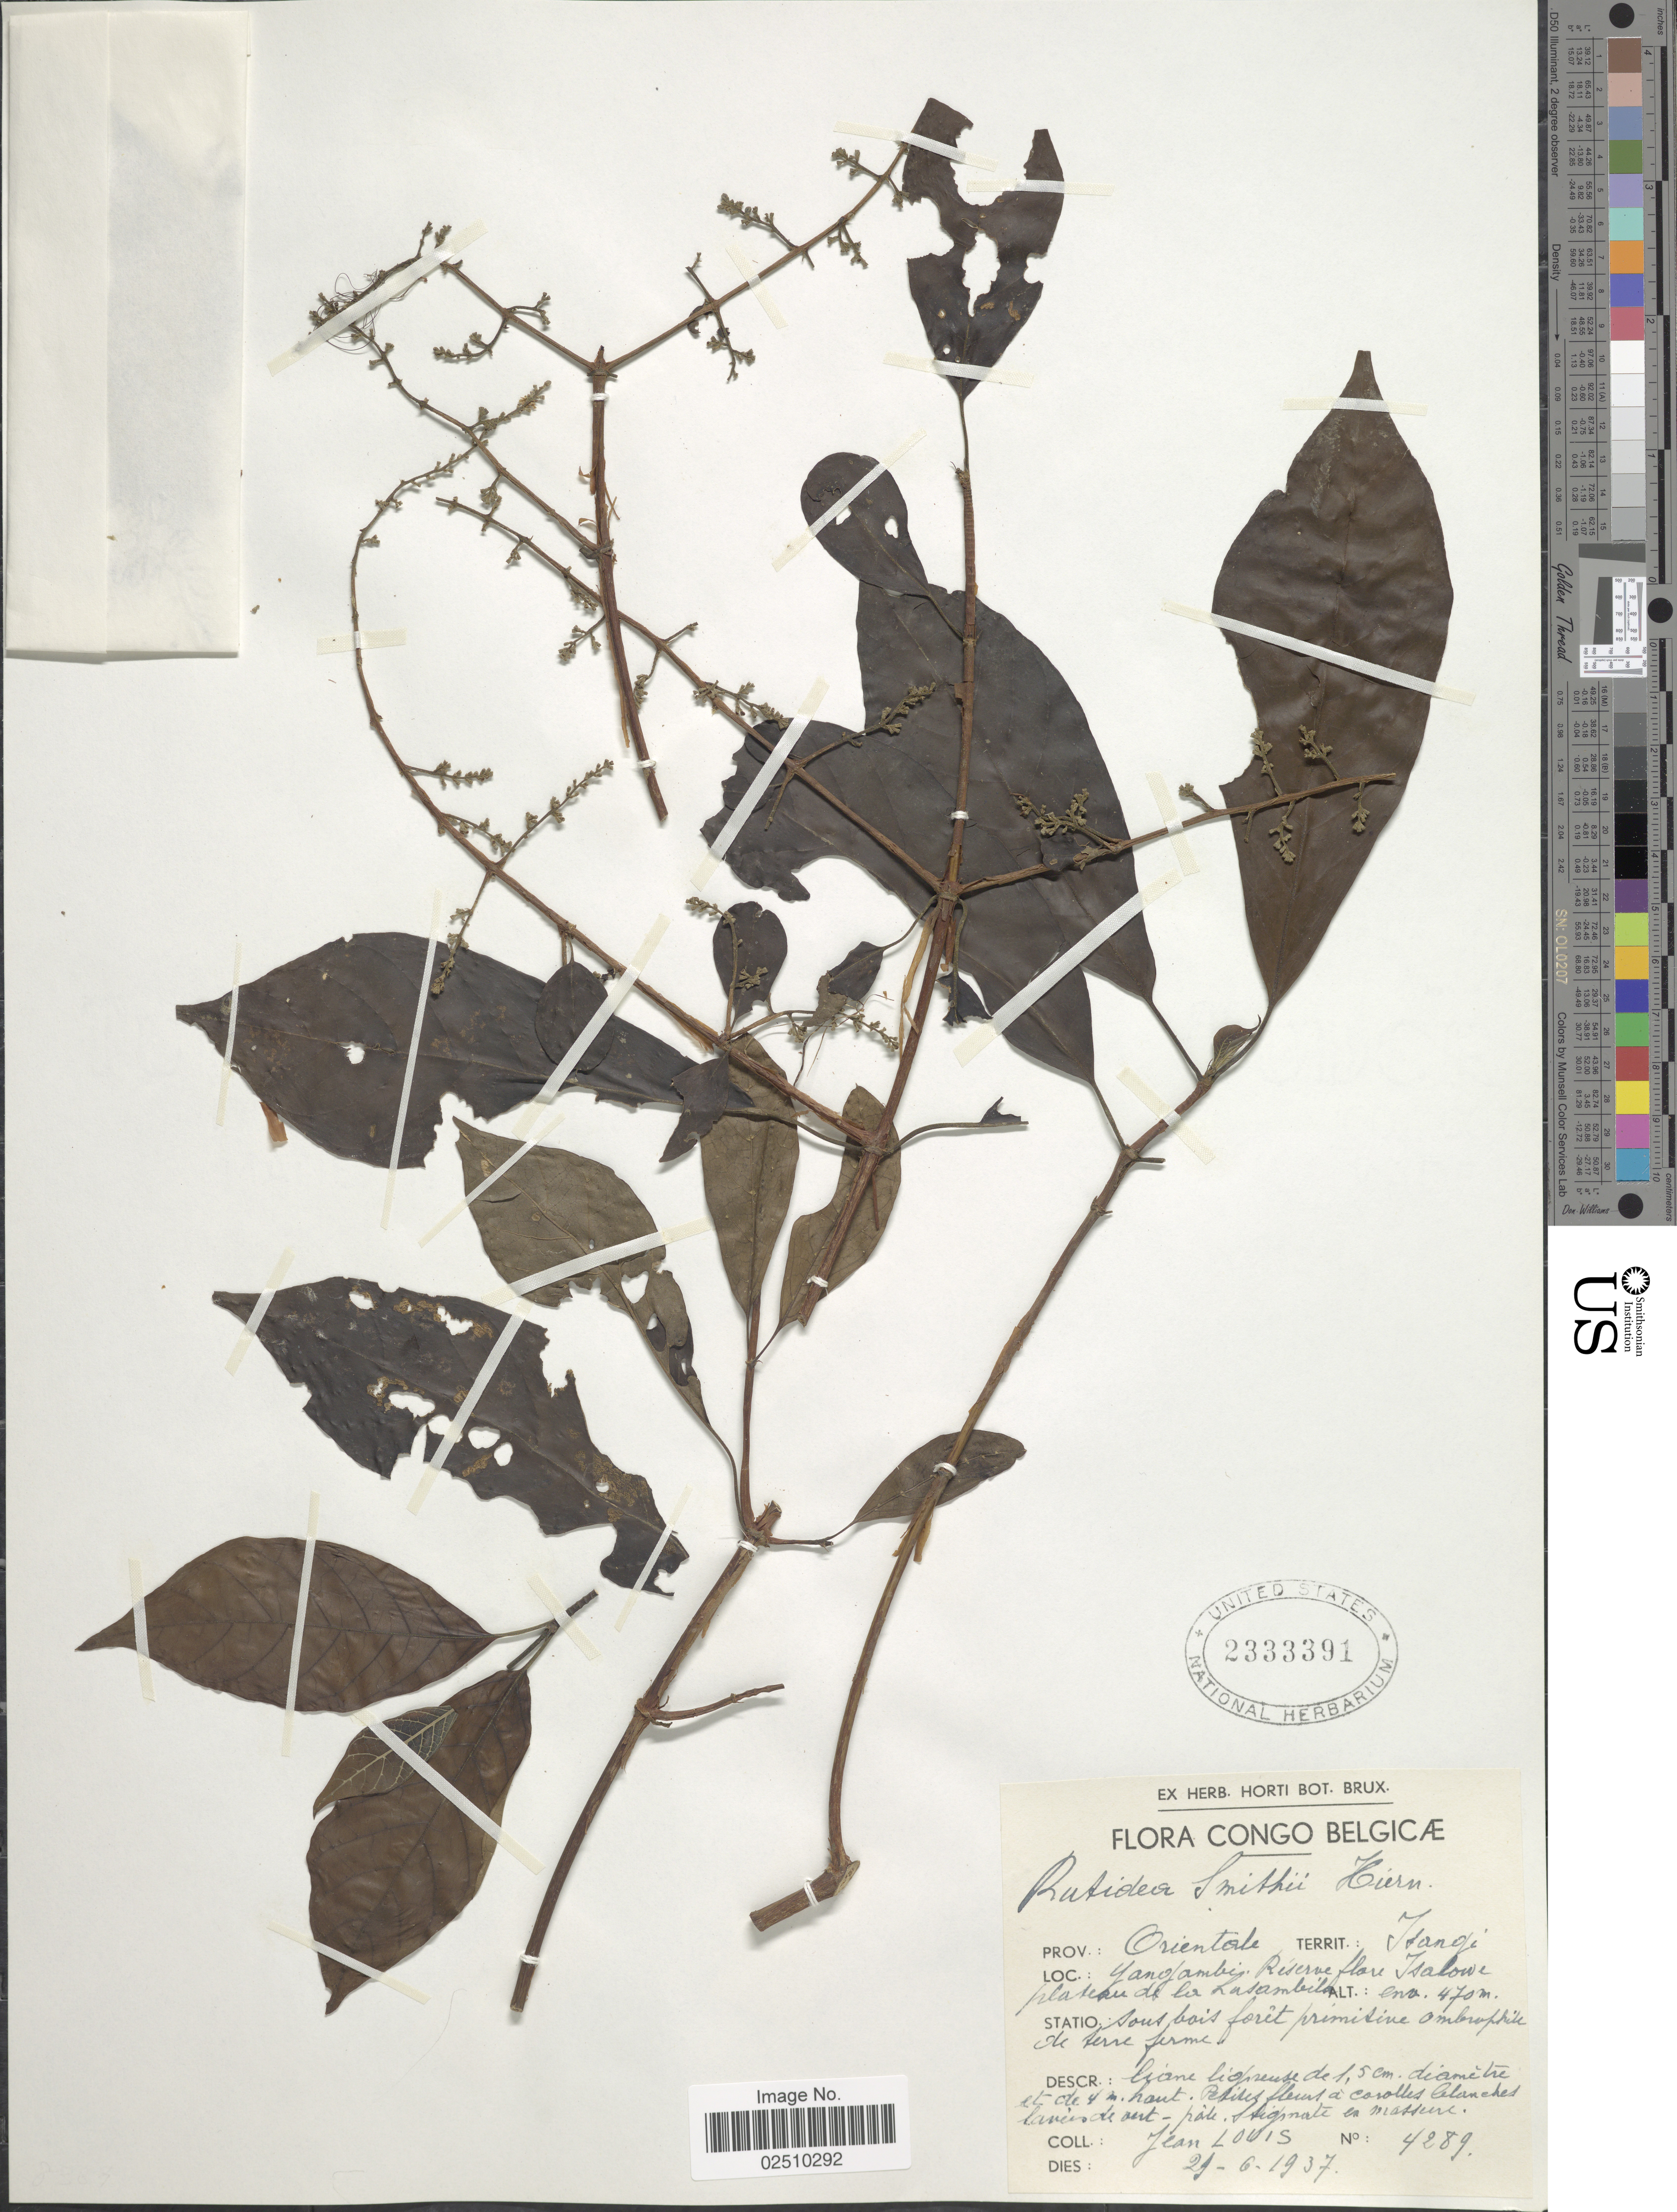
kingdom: Plantae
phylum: Tracheophyta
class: Magnoliopsida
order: Gentianales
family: Rubiaceae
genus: Rutidea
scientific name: Rutidea smithii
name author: Hiern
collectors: J. Louis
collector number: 4289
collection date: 1937-06-29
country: Congo, Democratic Republic of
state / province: Tshopo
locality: Congo Belgicæ. Orientale. Isangi. Yangambi, Reserve flore Isalowe plateau de la Lusambila.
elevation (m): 470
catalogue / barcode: US 2333391